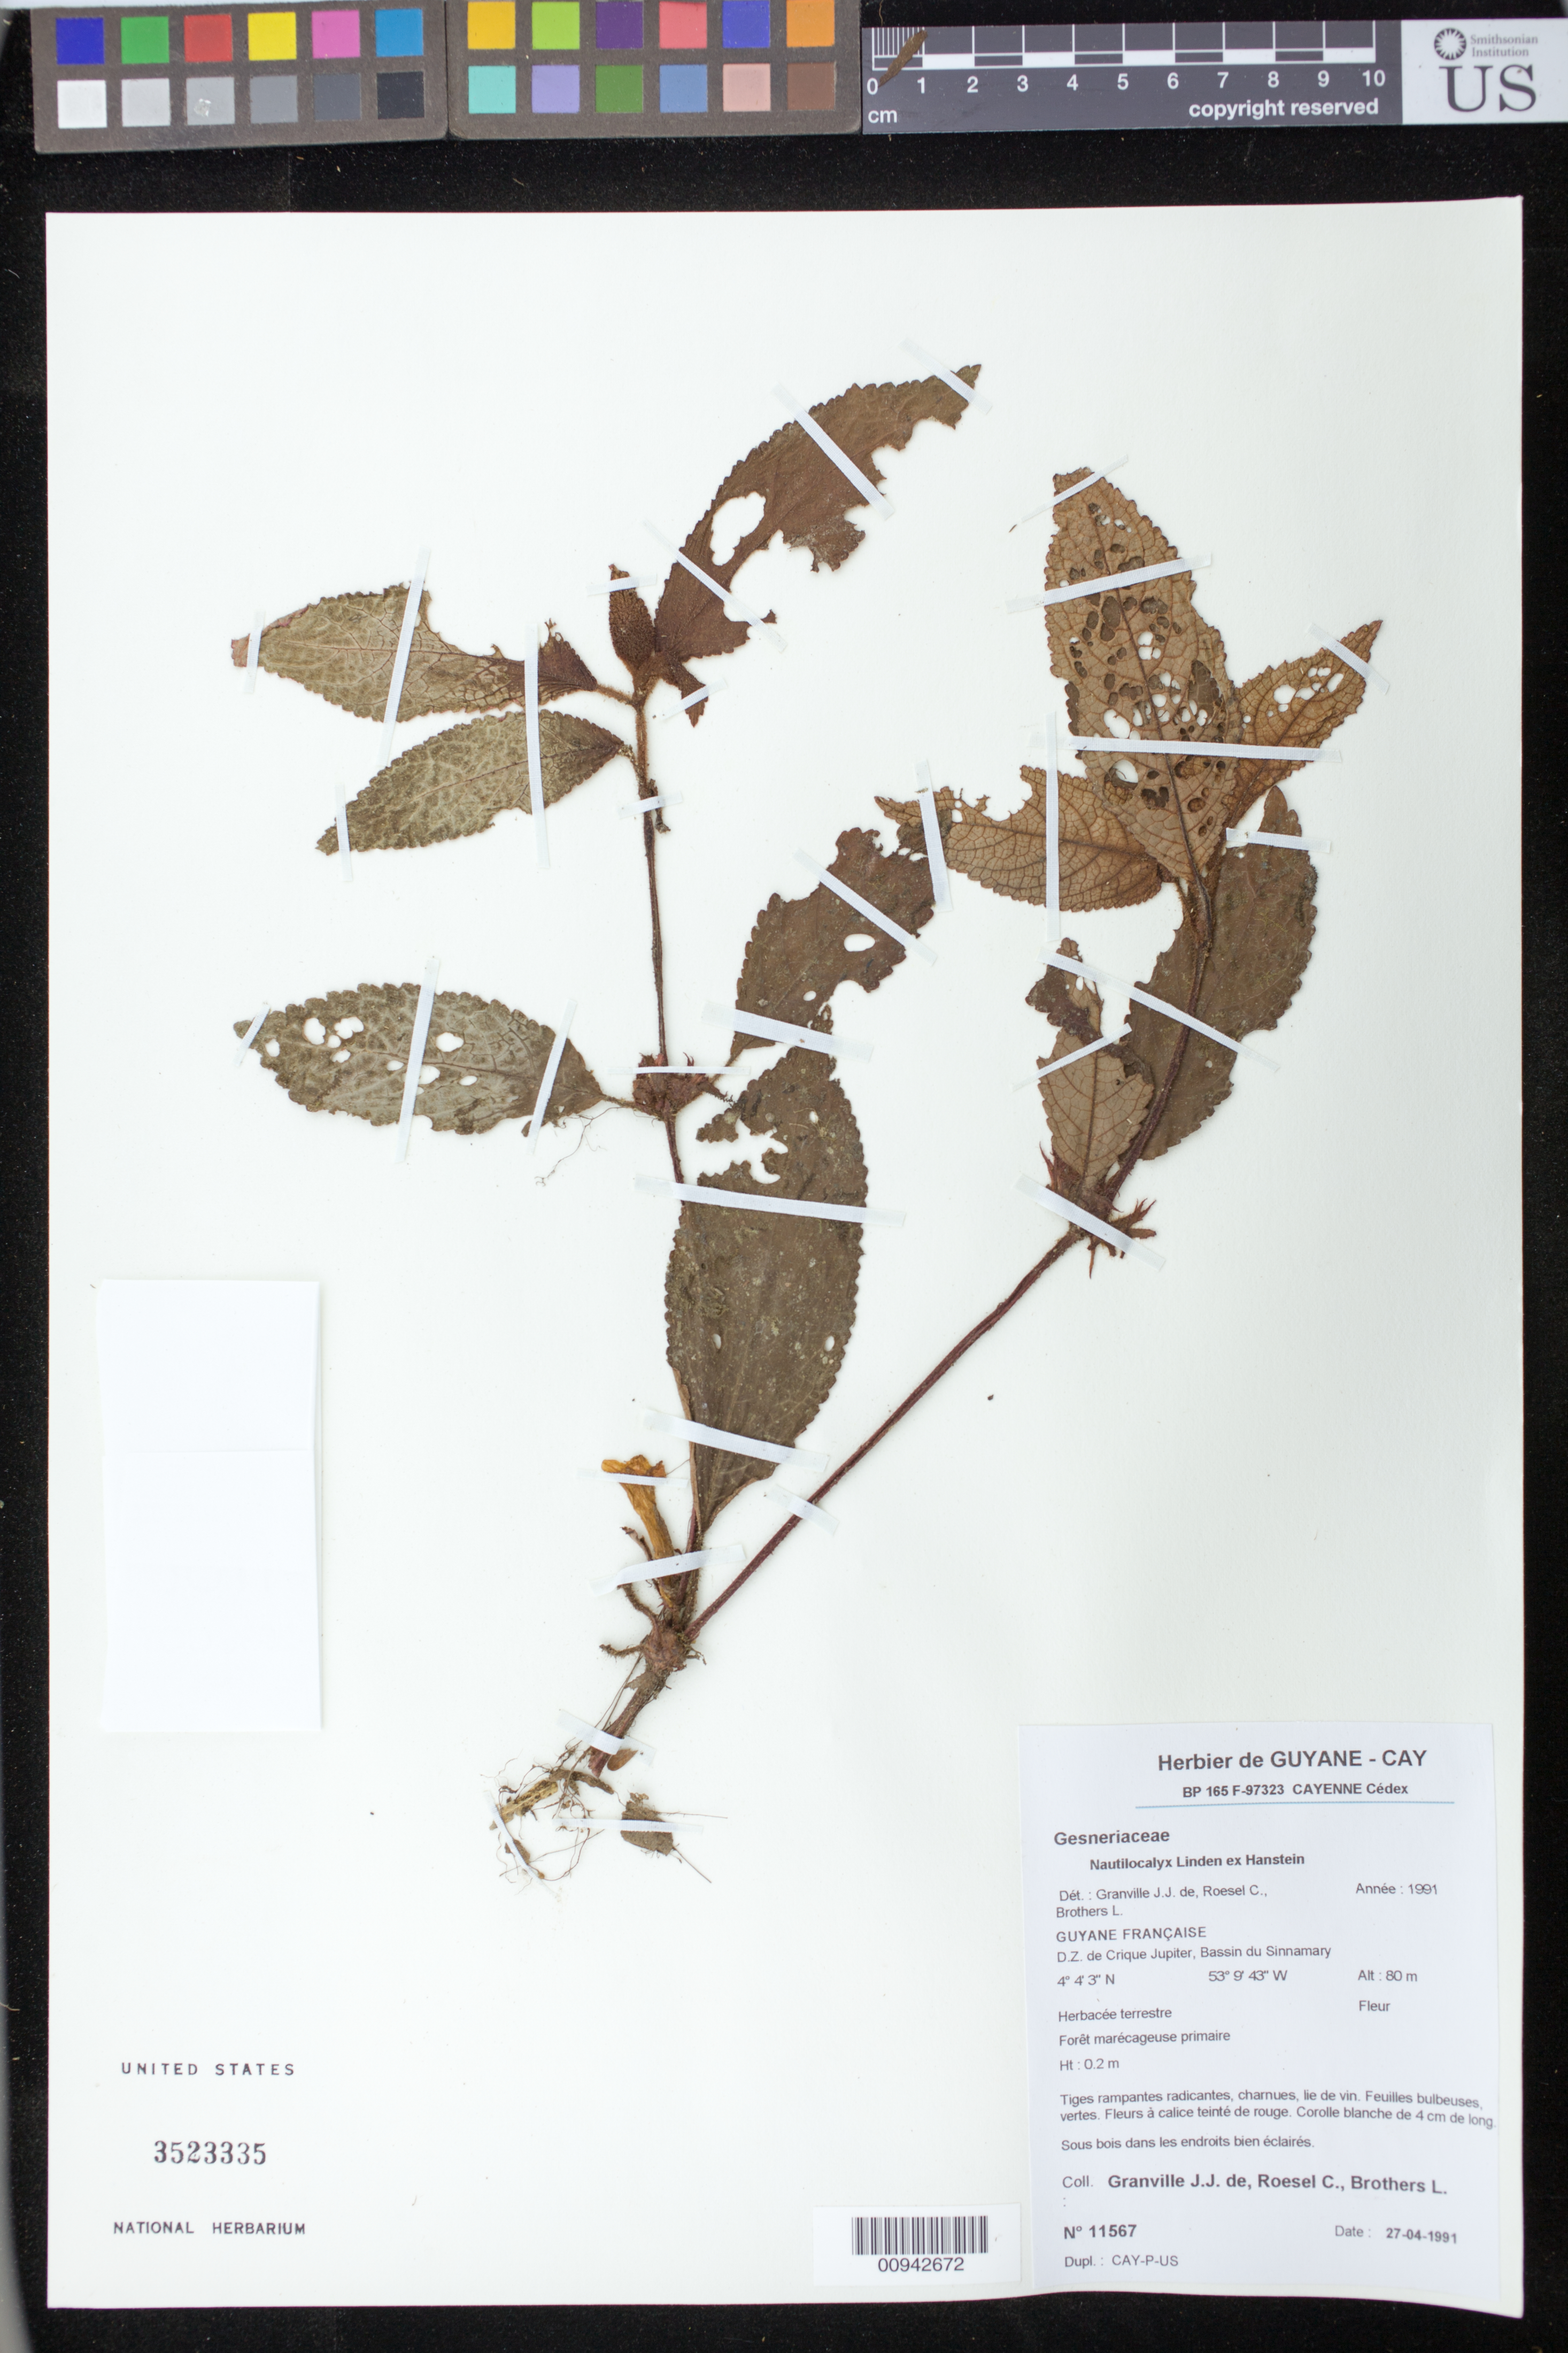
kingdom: Plantae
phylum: Tracheophyta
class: Magnoliopsida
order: Lamiales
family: Gesneriaceae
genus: Nautilocalyx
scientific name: Nautilocalyx sp.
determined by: Granville, J. J.; Roesel, C. S.; Brothers, Leslie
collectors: J.-J. de Granville, C. S. Roesel & L. Brothers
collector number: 11567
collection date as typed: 27-Apr-91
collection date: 1991-04-27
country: French Guiana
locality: D.Z. de Crique Jupiter, Bassin du Sinnamary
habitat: Foret marecageuse primaire. Sous bois dans les endroits bien eclaires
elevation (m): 80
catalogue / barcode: US 3523335